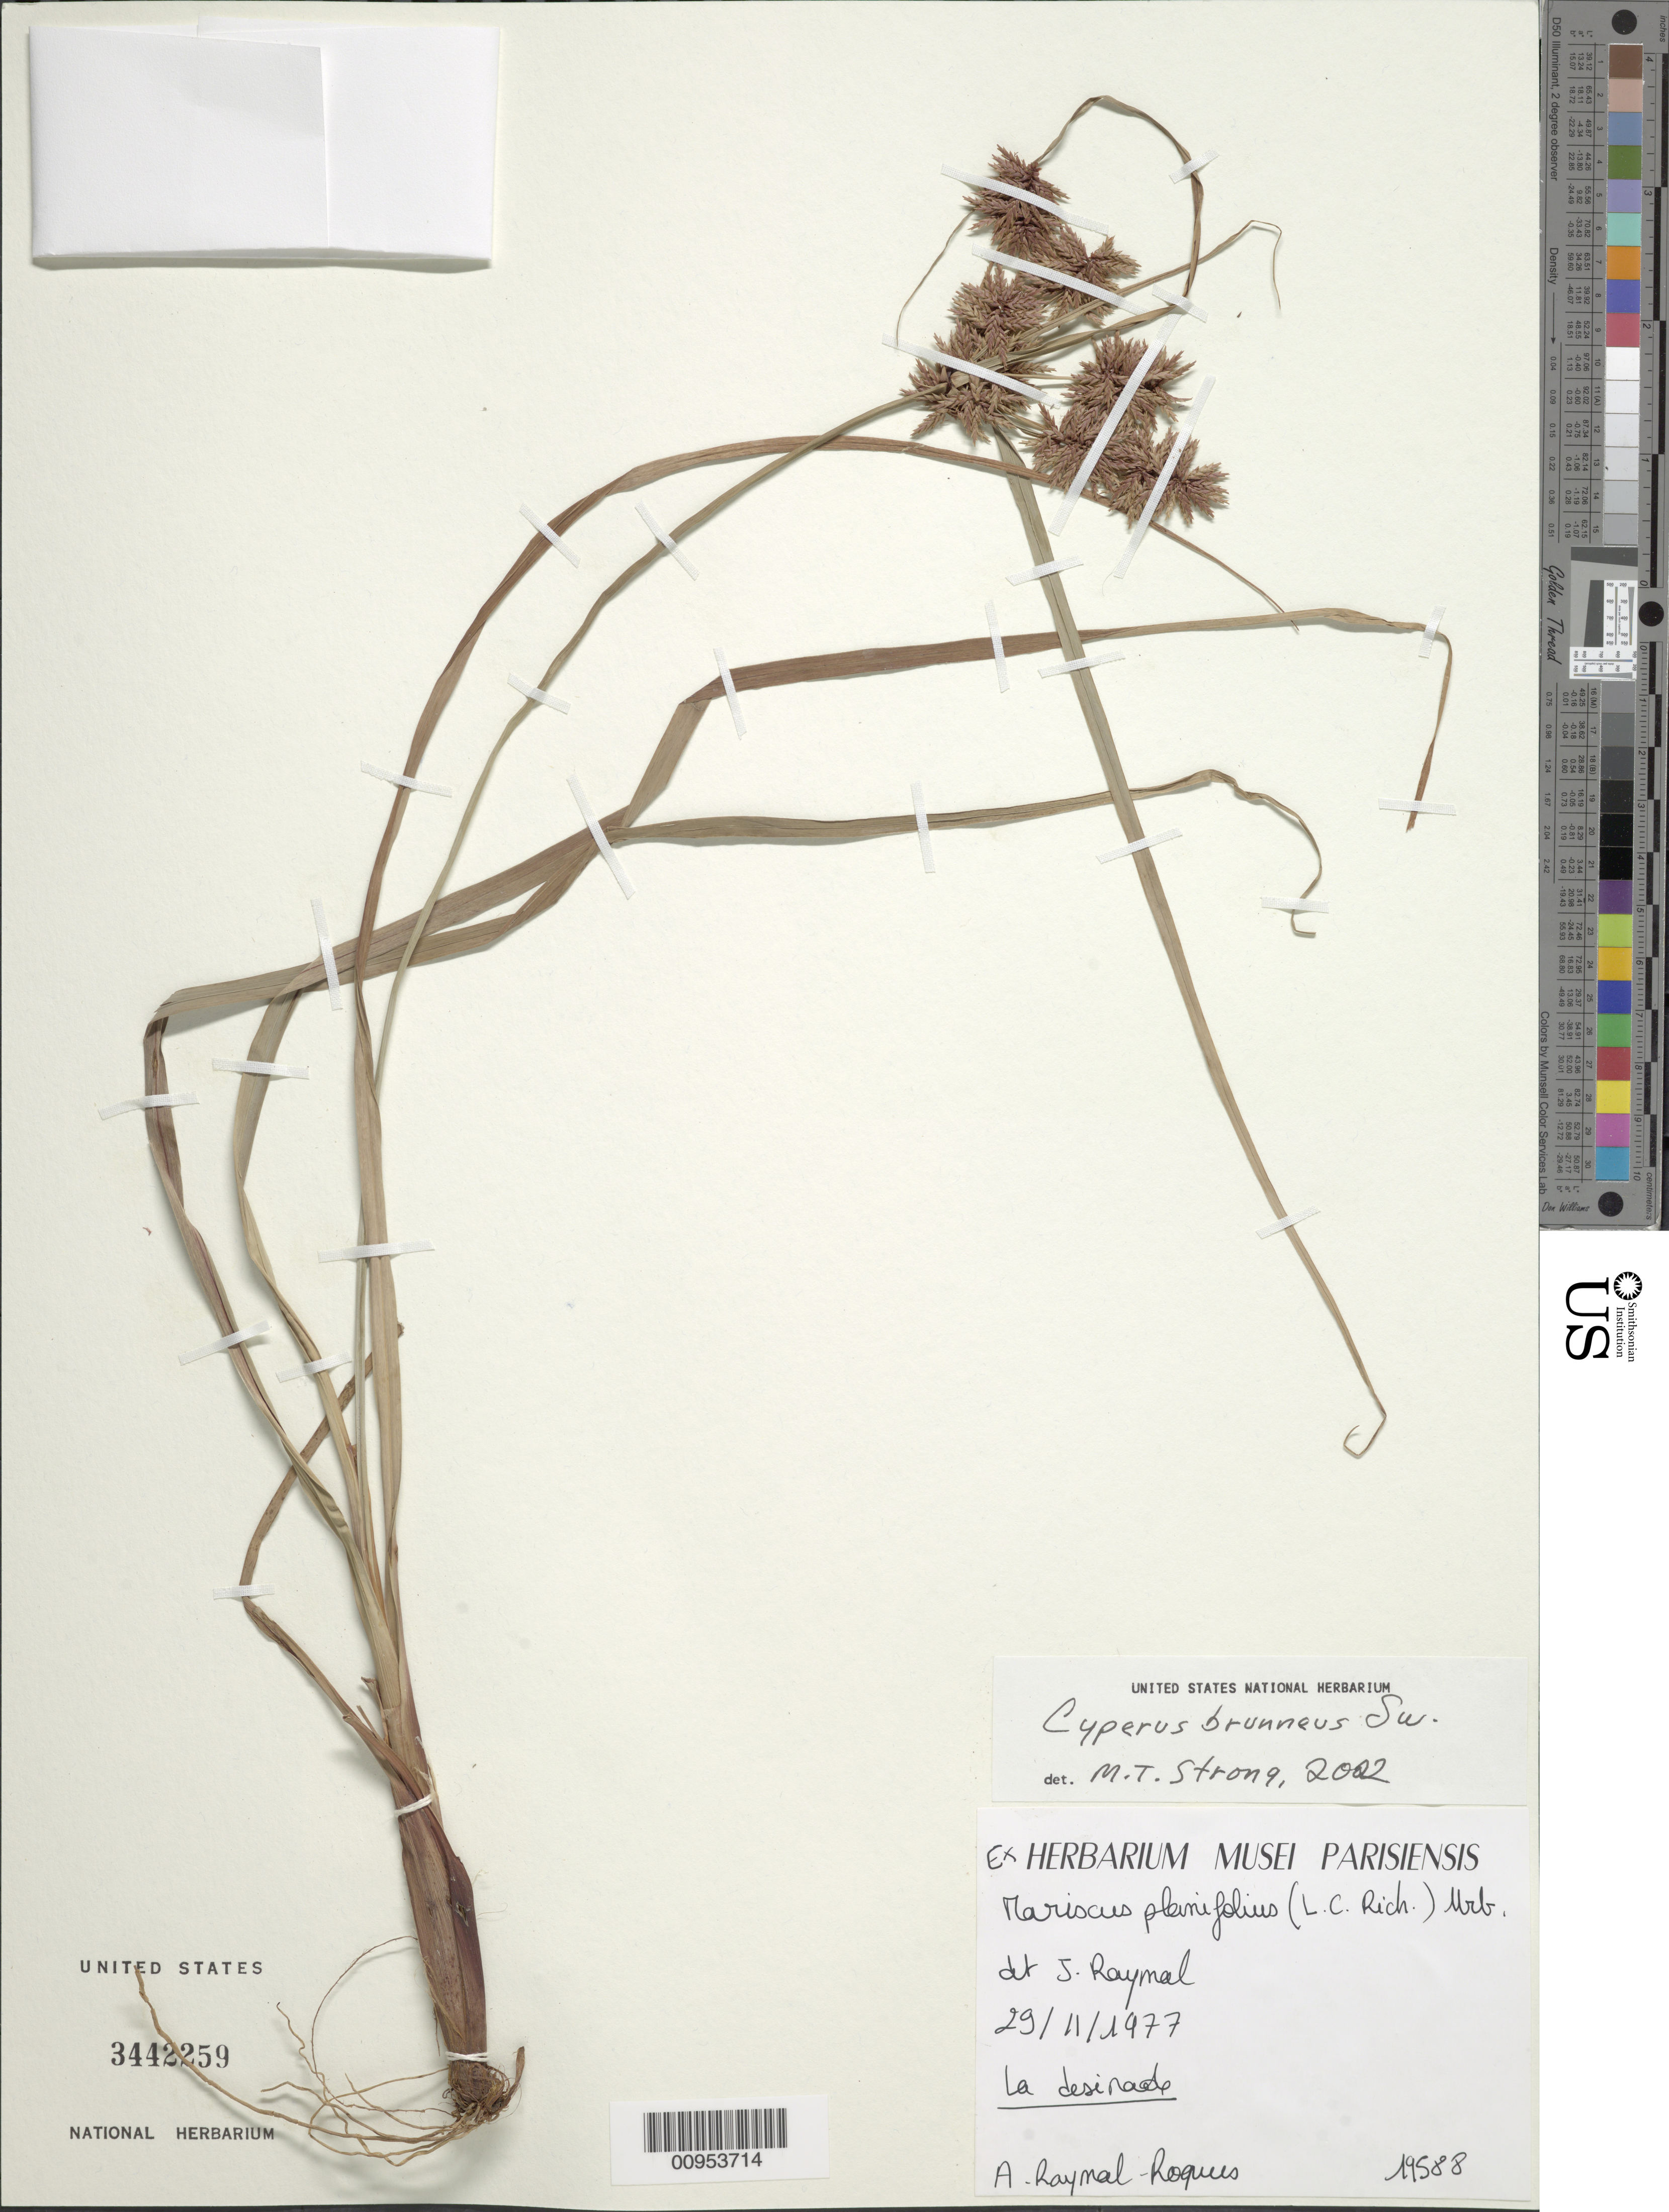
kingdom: Plantae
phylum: Tracheophyta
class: Liliopsida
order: Poales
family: Cyperaceae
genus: Cyperus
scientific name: Cyperus brunneus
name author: Sw.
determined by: Strong, M. T., (US), Smithsonian Institution - National Museum of Natural History (UNITED STATES)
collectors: A. M. Raynal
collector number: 19588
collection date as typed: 29 Nov 1977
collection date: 1977-11-29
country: Guadeloupe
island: La Désirade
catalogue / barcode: US 3442259